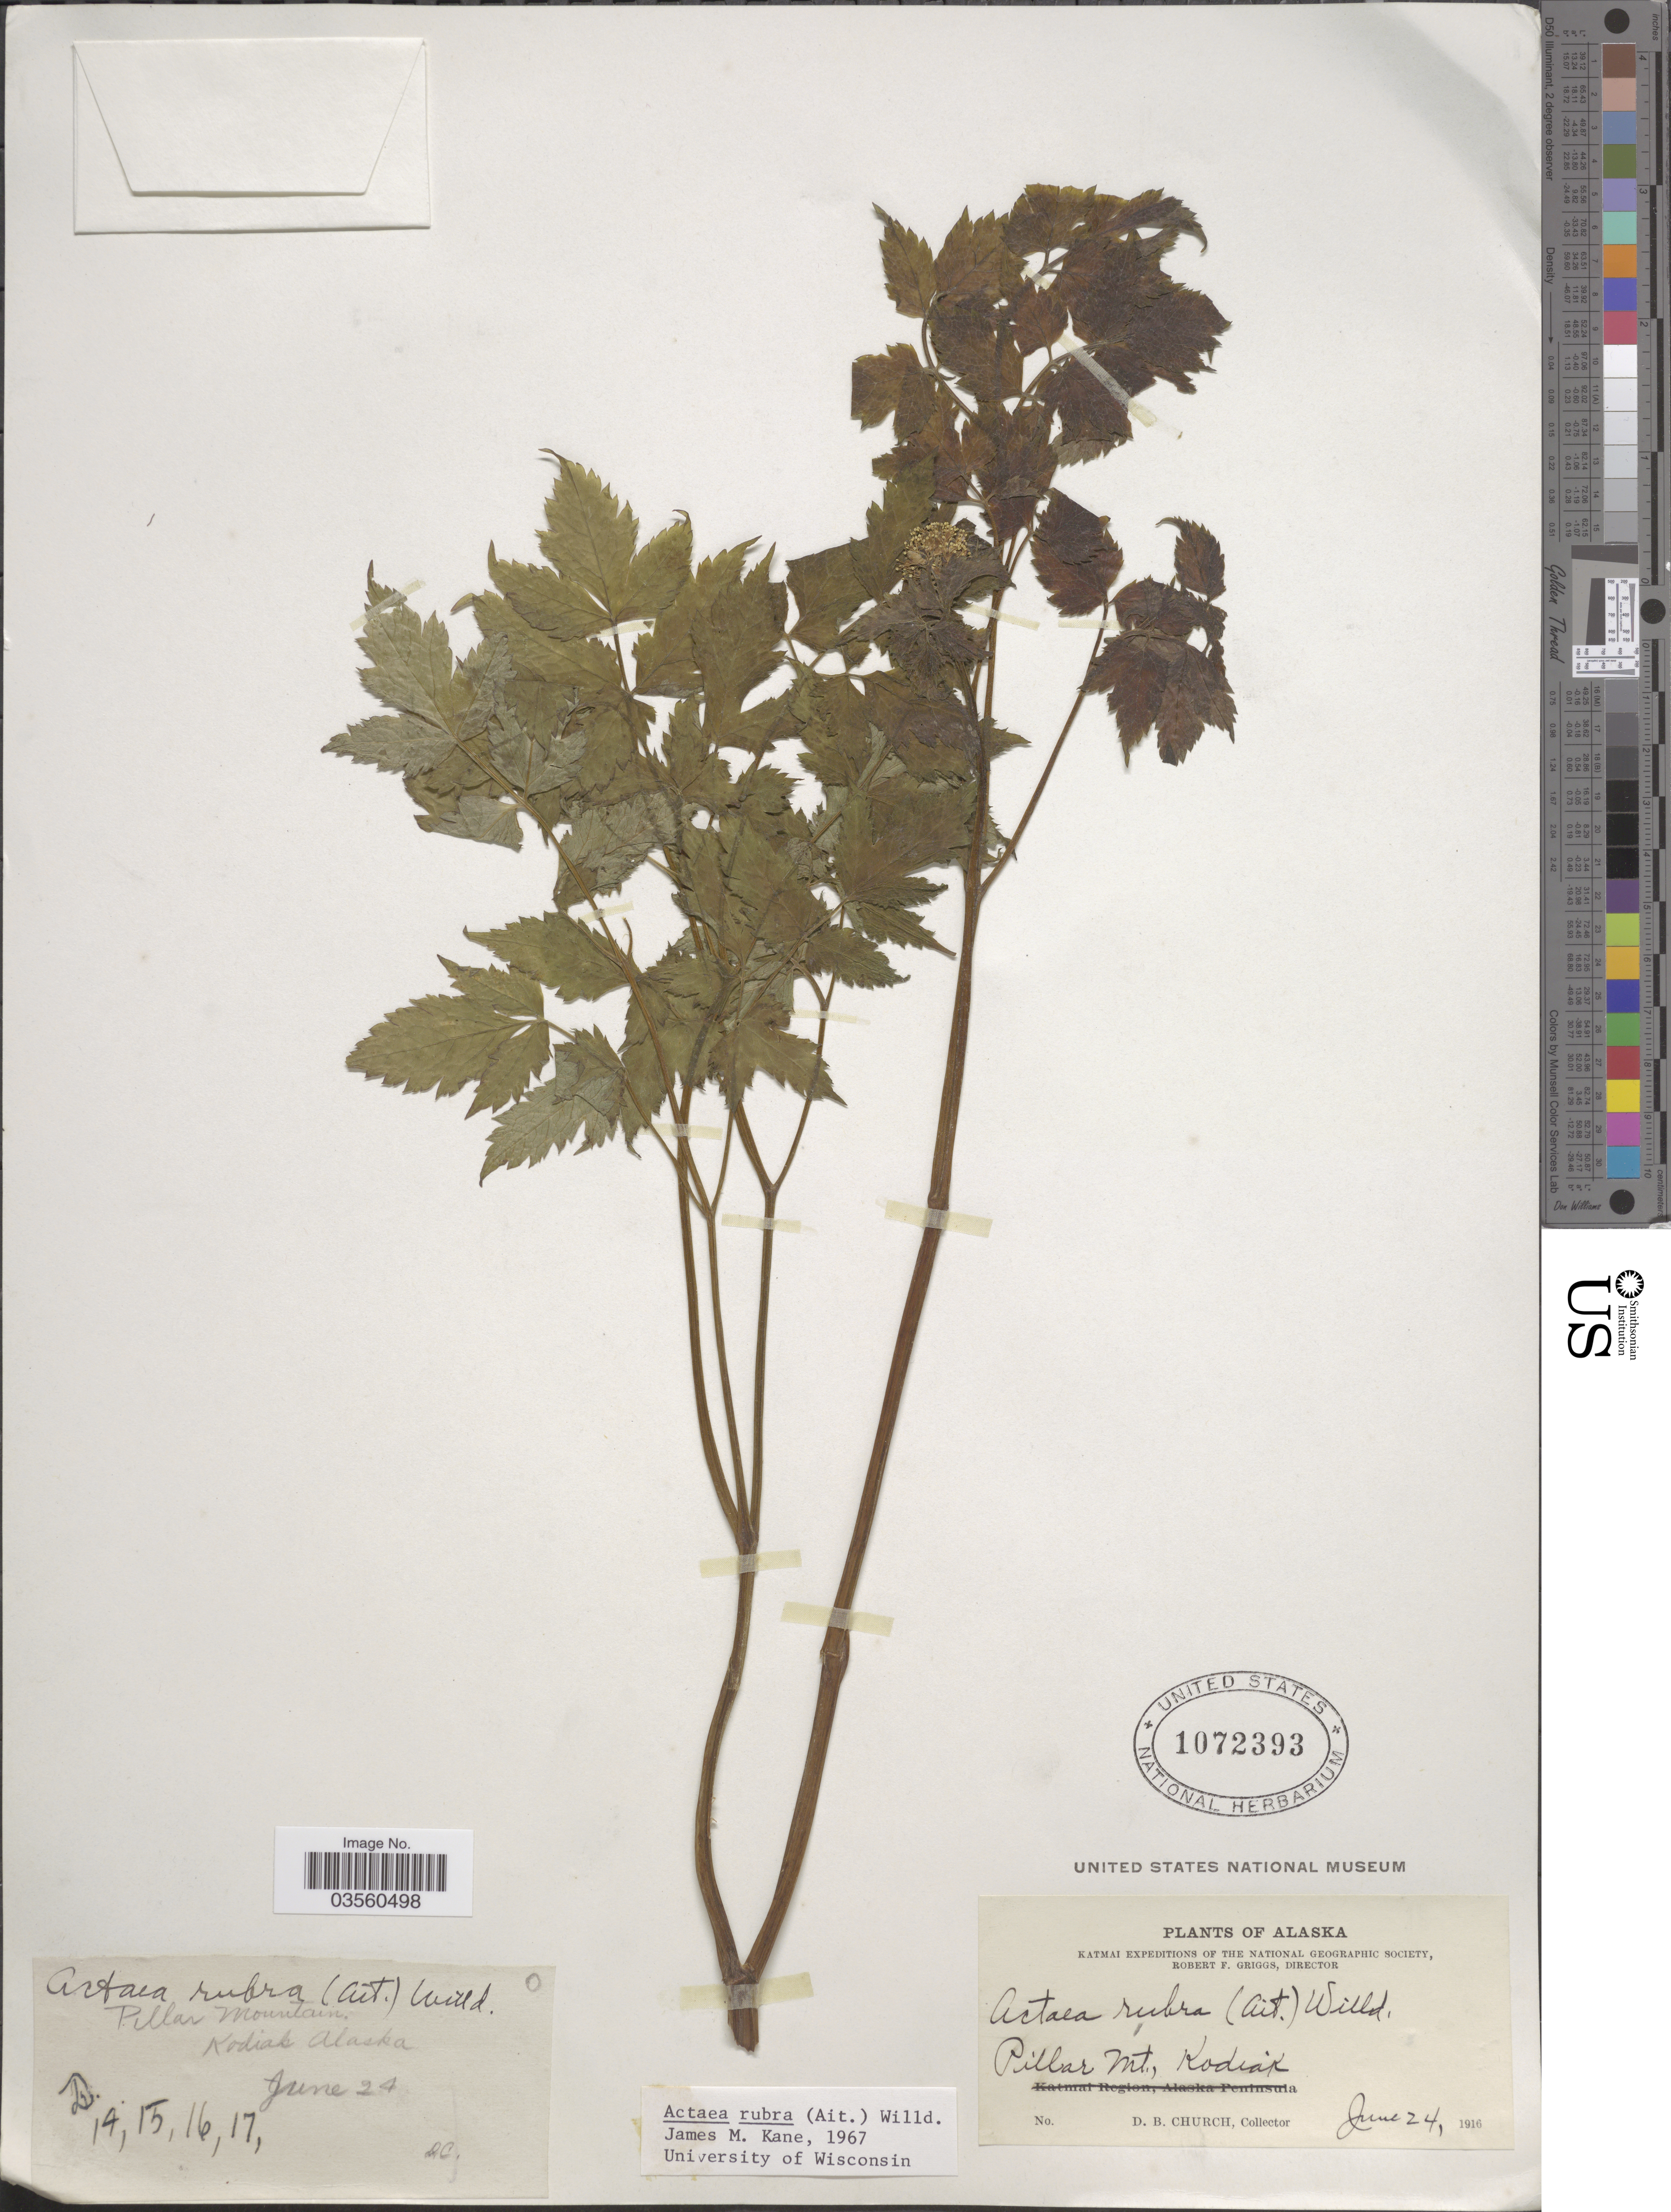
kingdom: Plantae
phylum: Tracheophyta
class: Magnoliopsida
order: Ranunculales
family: Ranunculaceae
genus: Actaea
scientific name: Actaea rubra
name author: (Aiton) Willd.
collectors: D. Church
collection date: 1916-06-24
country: United States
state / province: Alaska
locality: Pillar Mountain, Kodiak.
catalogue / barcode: US 1072393